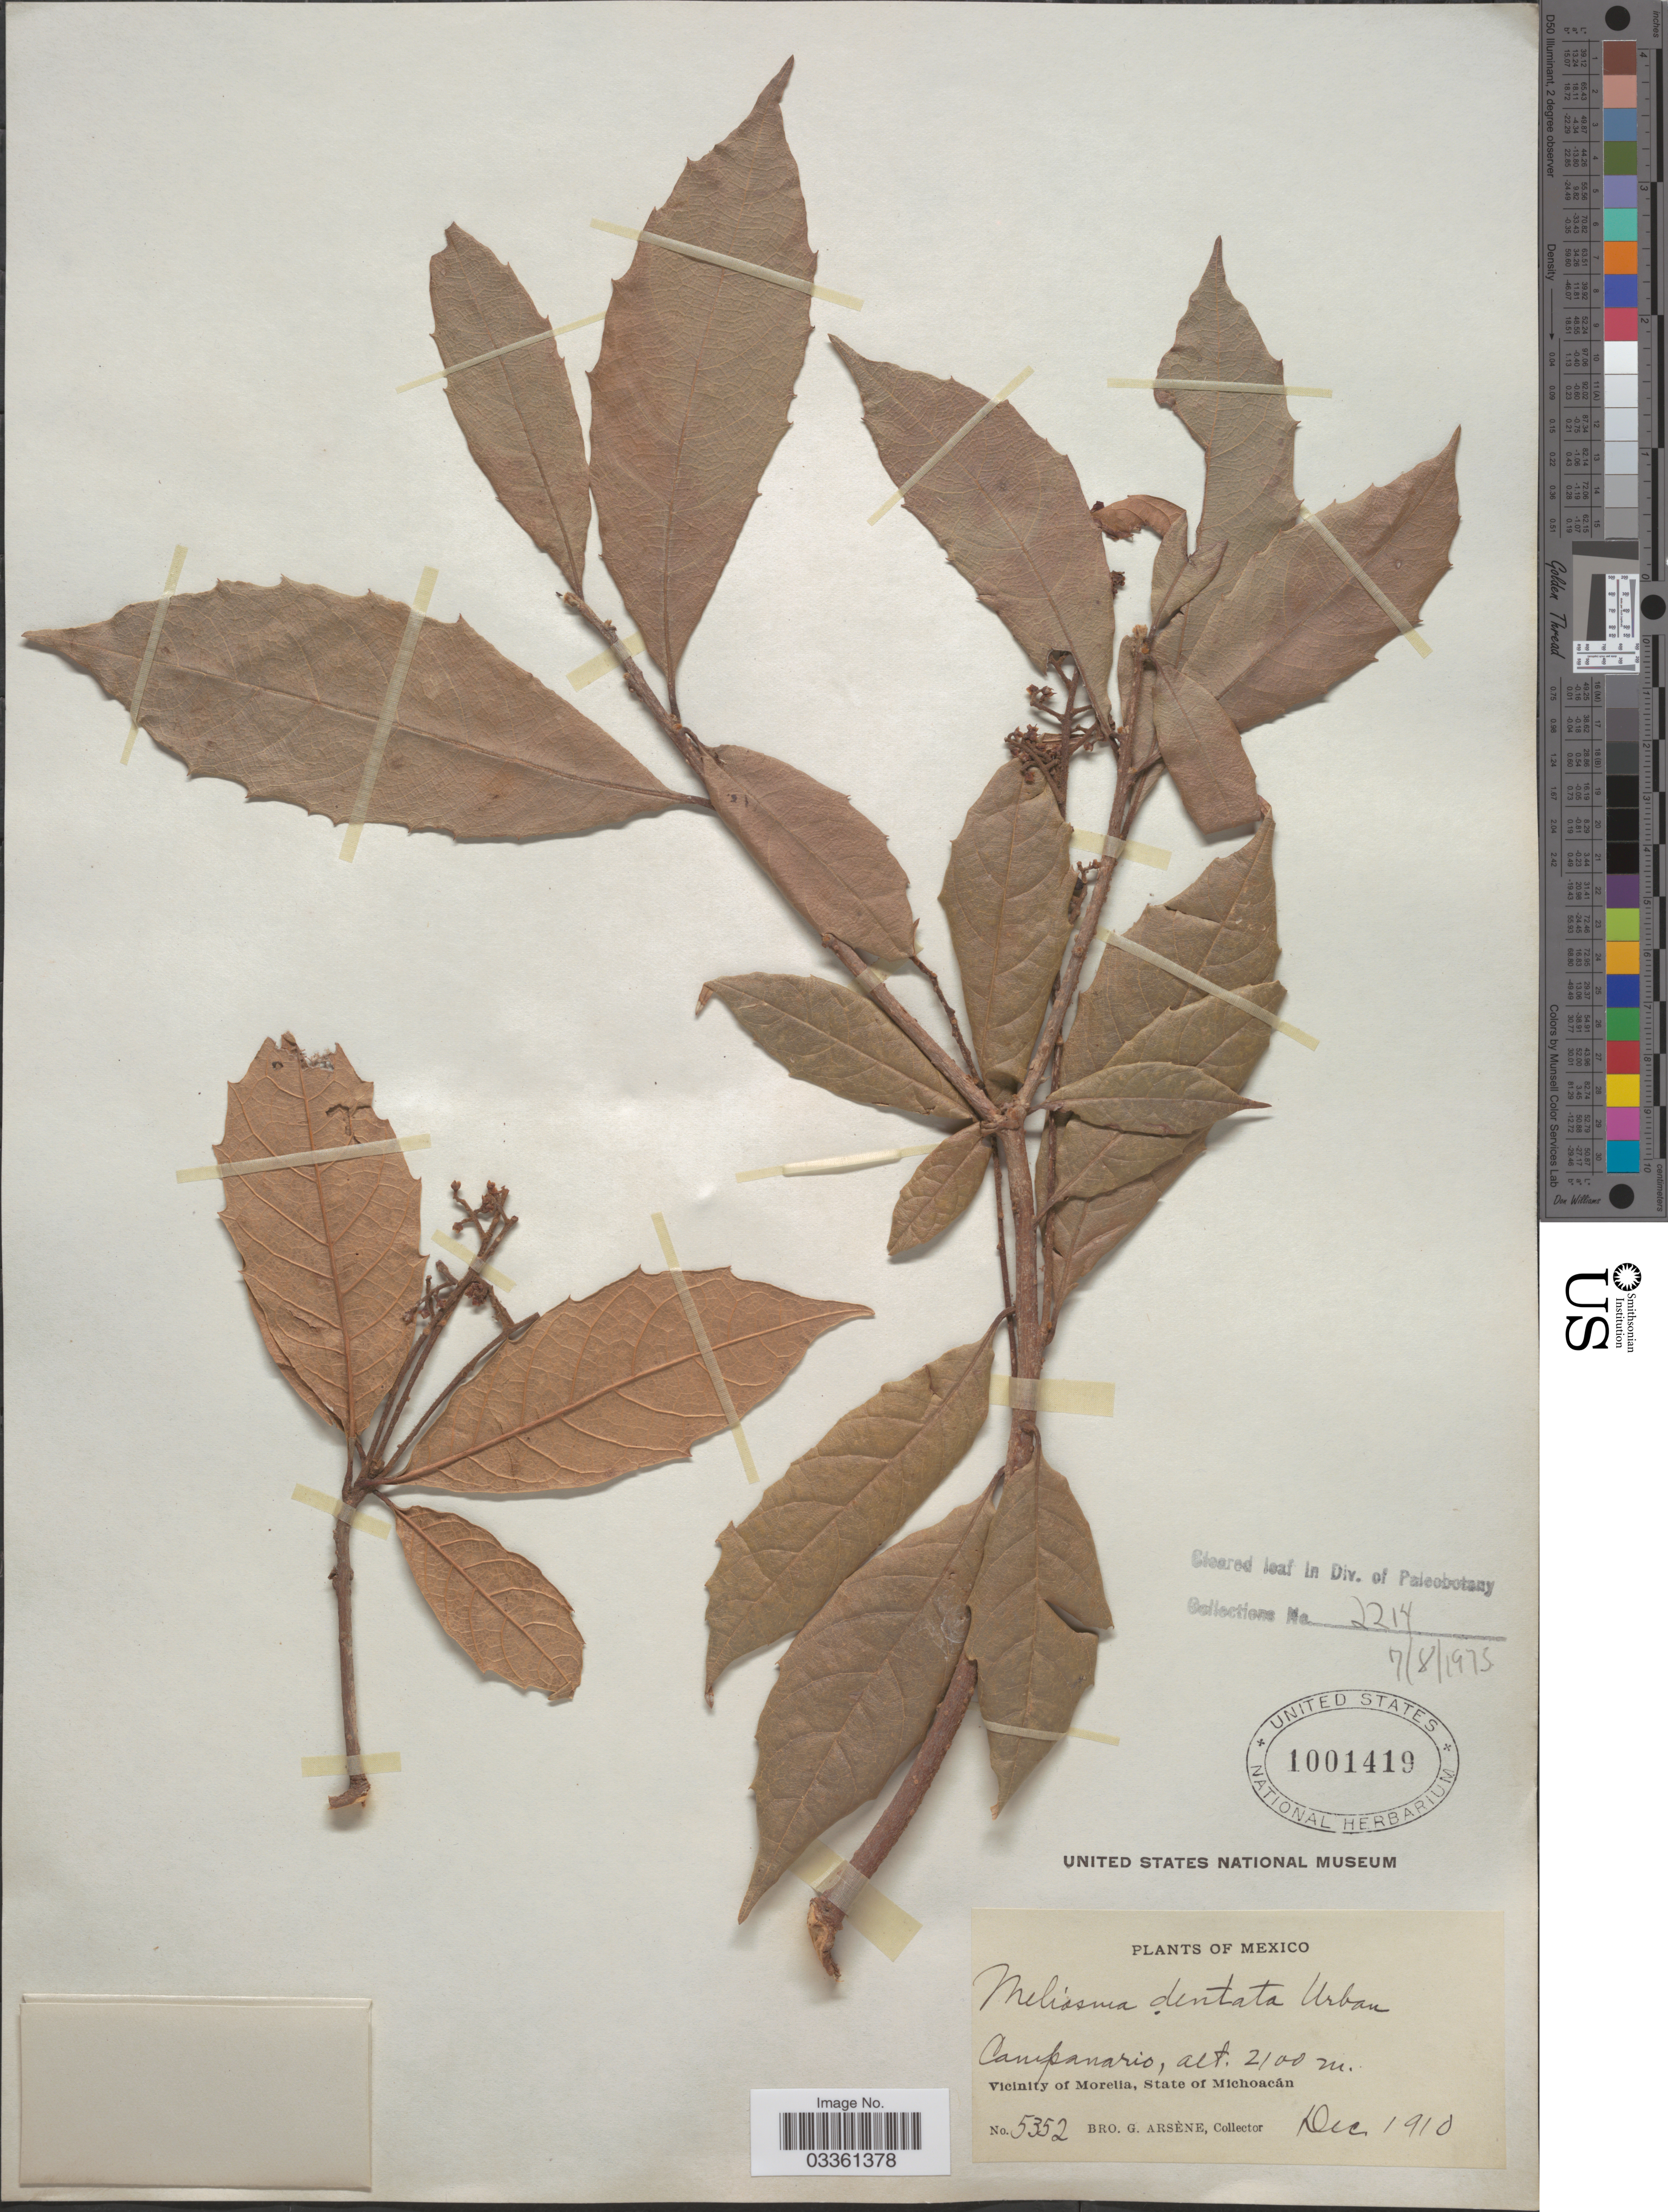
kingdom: Plantae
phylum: Tracheophyta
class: Magnoliopsida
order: Proteales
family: Sabiaceae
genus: Meliosma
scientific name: Meliosma dentata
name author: (Liebm.) Urb.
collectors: Bro. G. Arsène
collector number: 5352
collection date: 1910-12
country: Mexico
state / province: Michoacán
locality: Campanario. Vicinity of Morelia.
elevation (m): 2100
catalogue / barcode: US 1001419